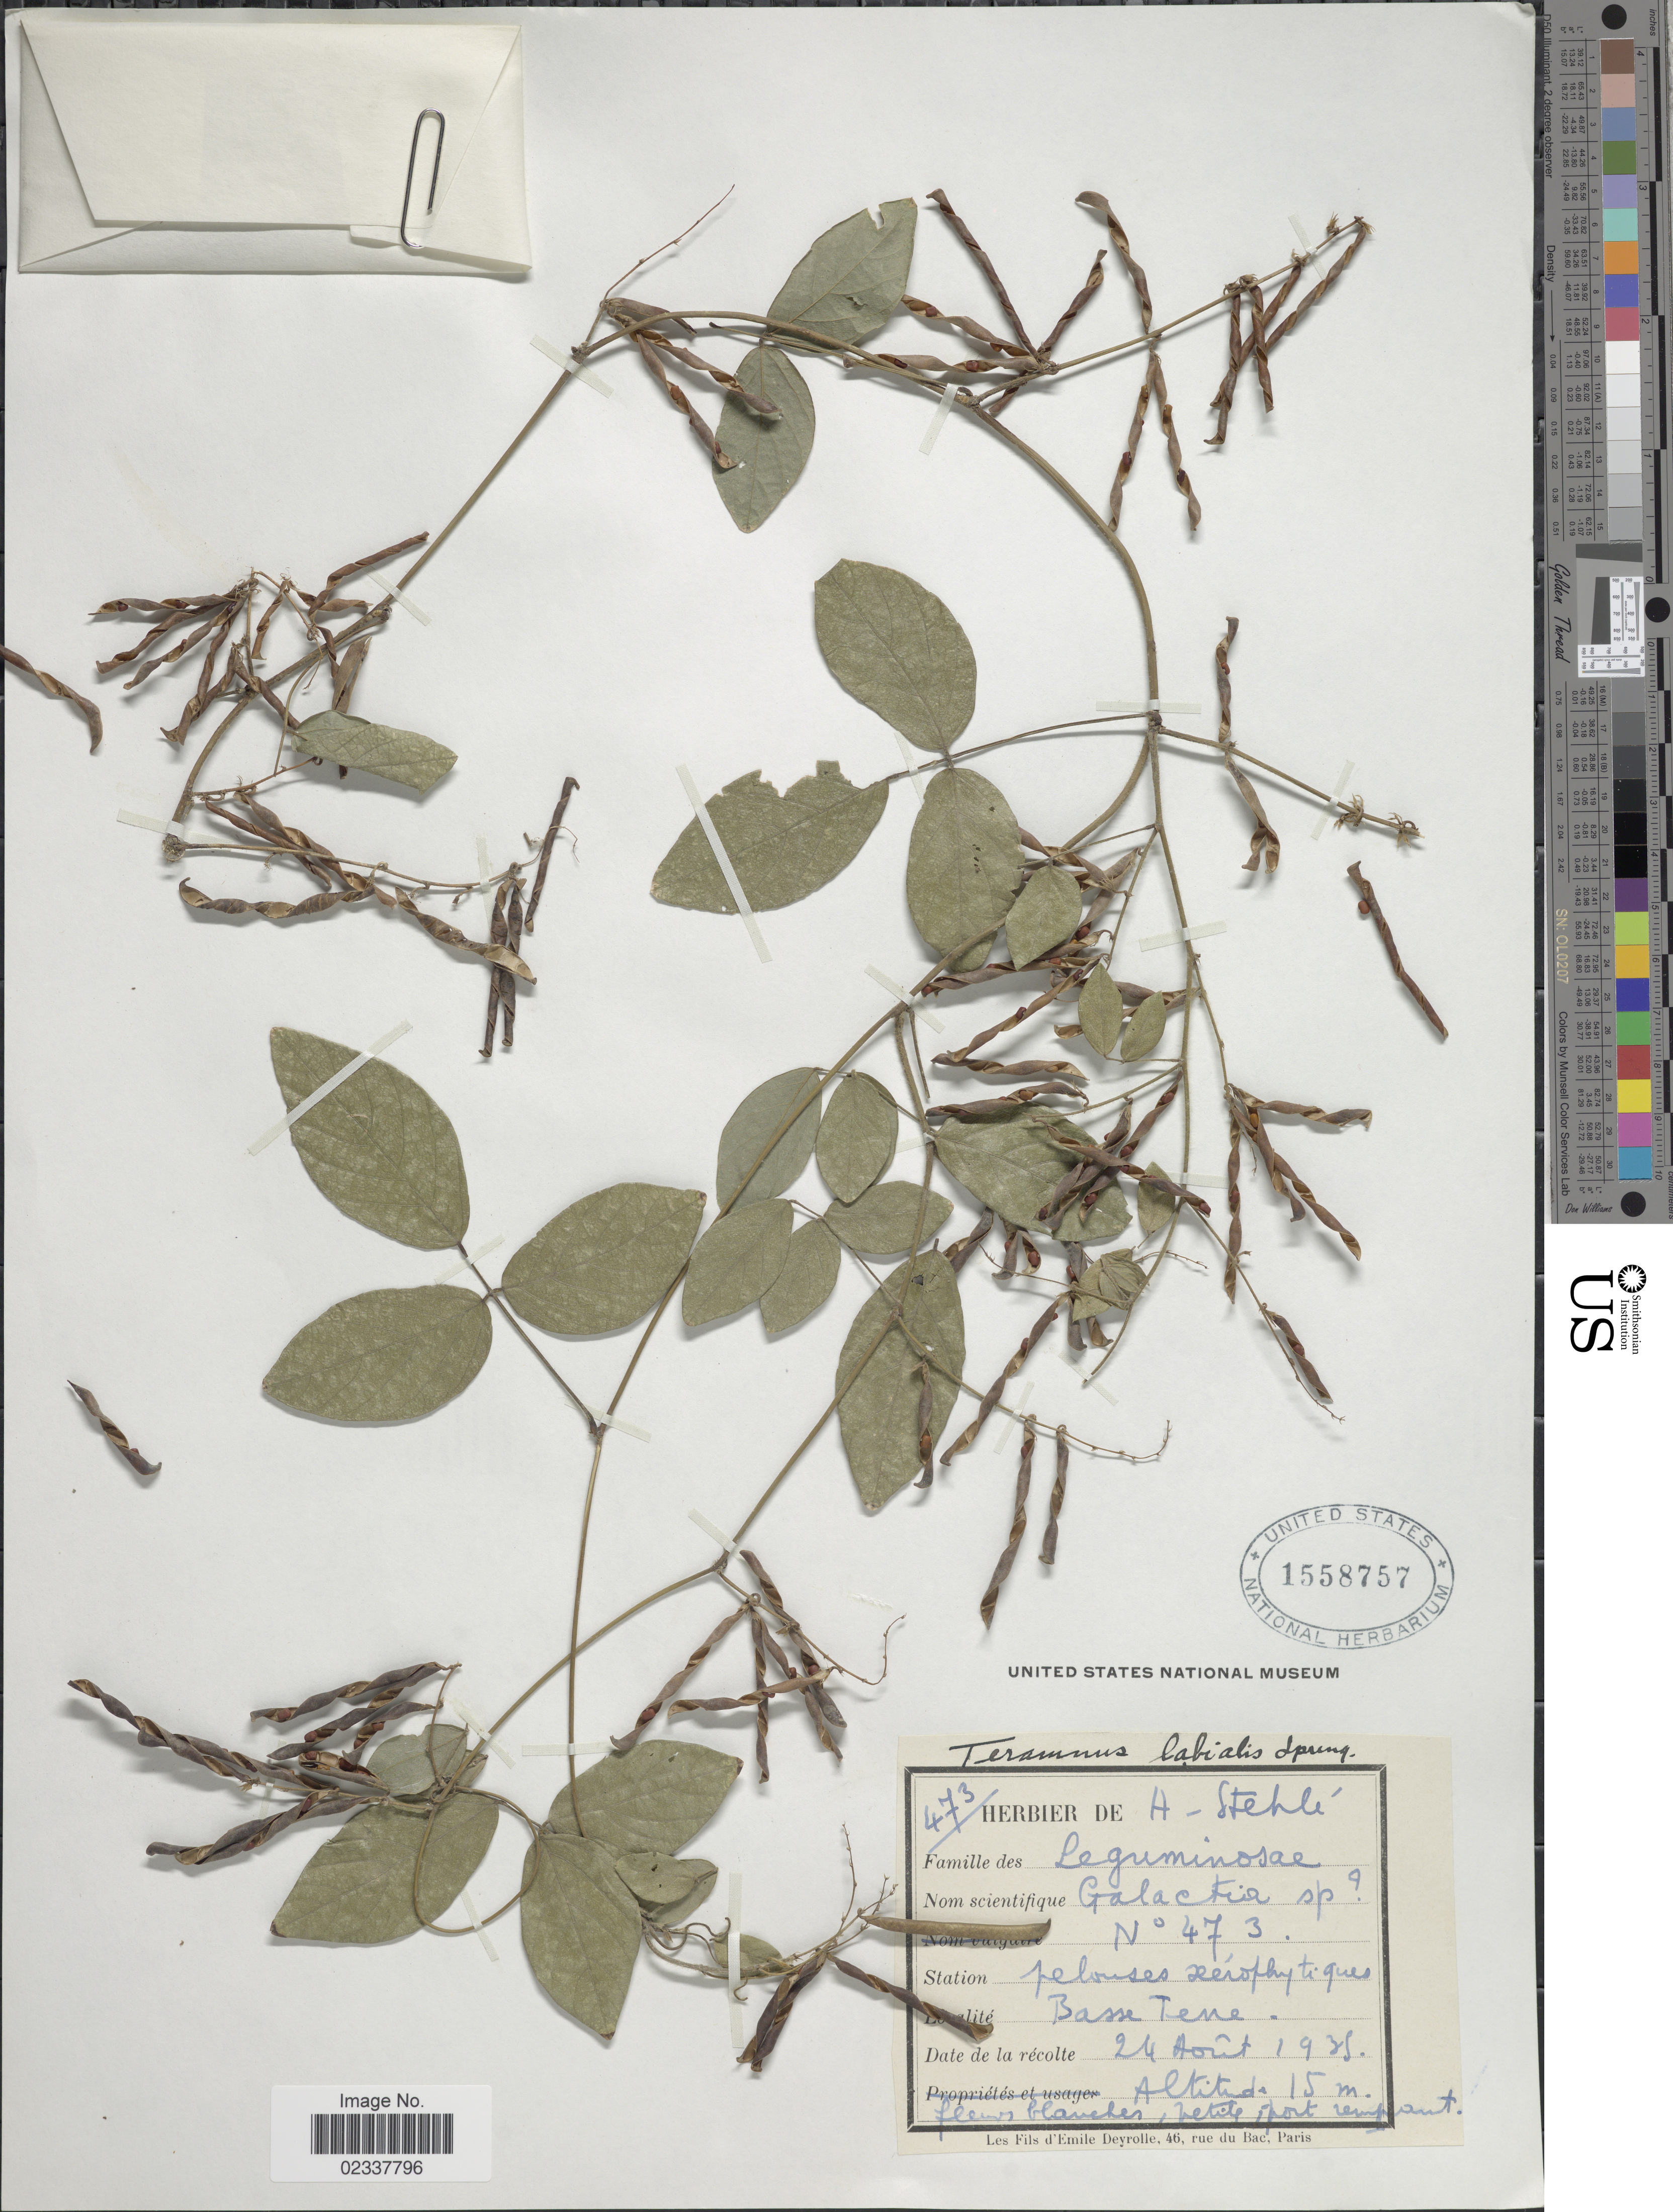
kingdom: Plantae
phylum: Tracheophyta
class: Magnoliopsida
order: Fabales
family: Fabaceae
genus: Teramnus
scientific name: Teramnus labialis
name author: (L. f.) Spreng.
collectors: ex herb. de H. Stehlé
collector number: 473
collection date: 1935-08-24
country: Guadeloupe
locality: Basse Terre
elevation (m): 15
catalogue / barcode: US 1558757